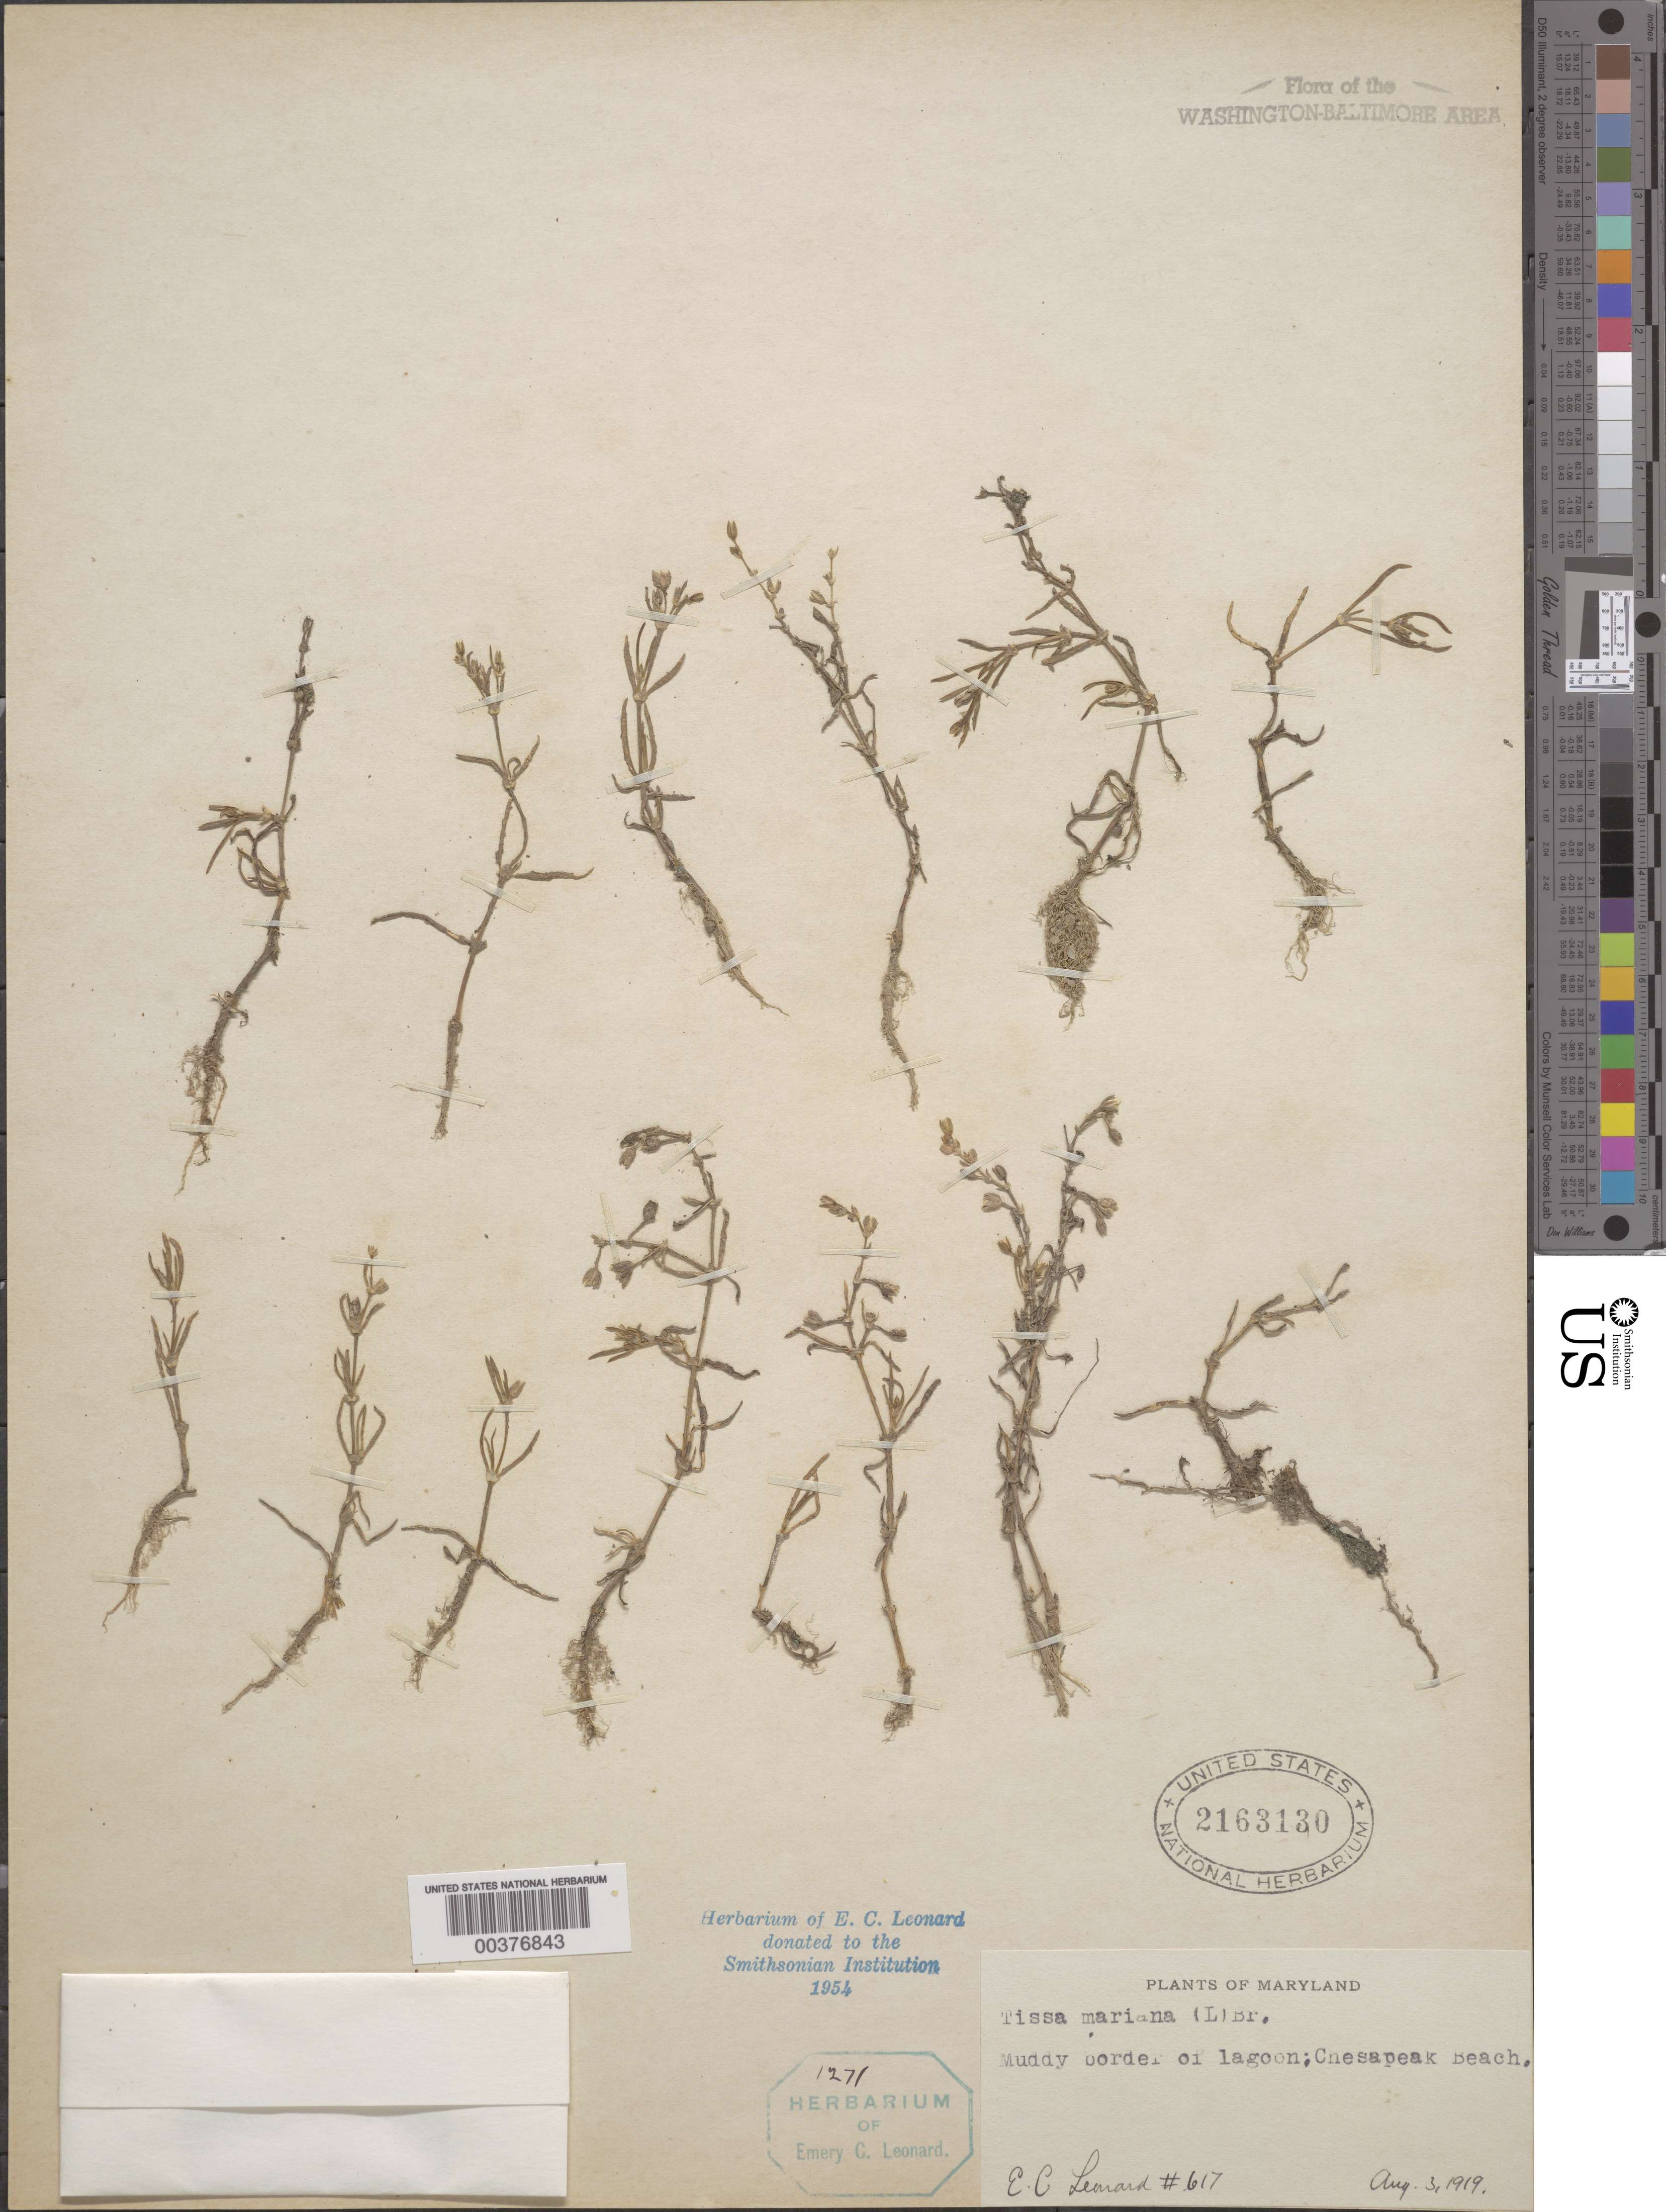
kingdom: Plantae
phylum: Tracheophyta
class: Magnoliopsida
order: Caryophyllales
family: Caryophyllaceae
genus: Spergularia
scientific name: Spergularia marina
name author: (L.) Griseb.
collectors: E. C. Leonard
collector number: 617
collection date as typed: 03 Aug 1919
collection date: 1919-08-03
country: United States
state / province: Maryland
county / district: Calvert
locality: Chesapeake Beach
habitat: Muddy border of lagoon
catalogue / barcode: US 2163130